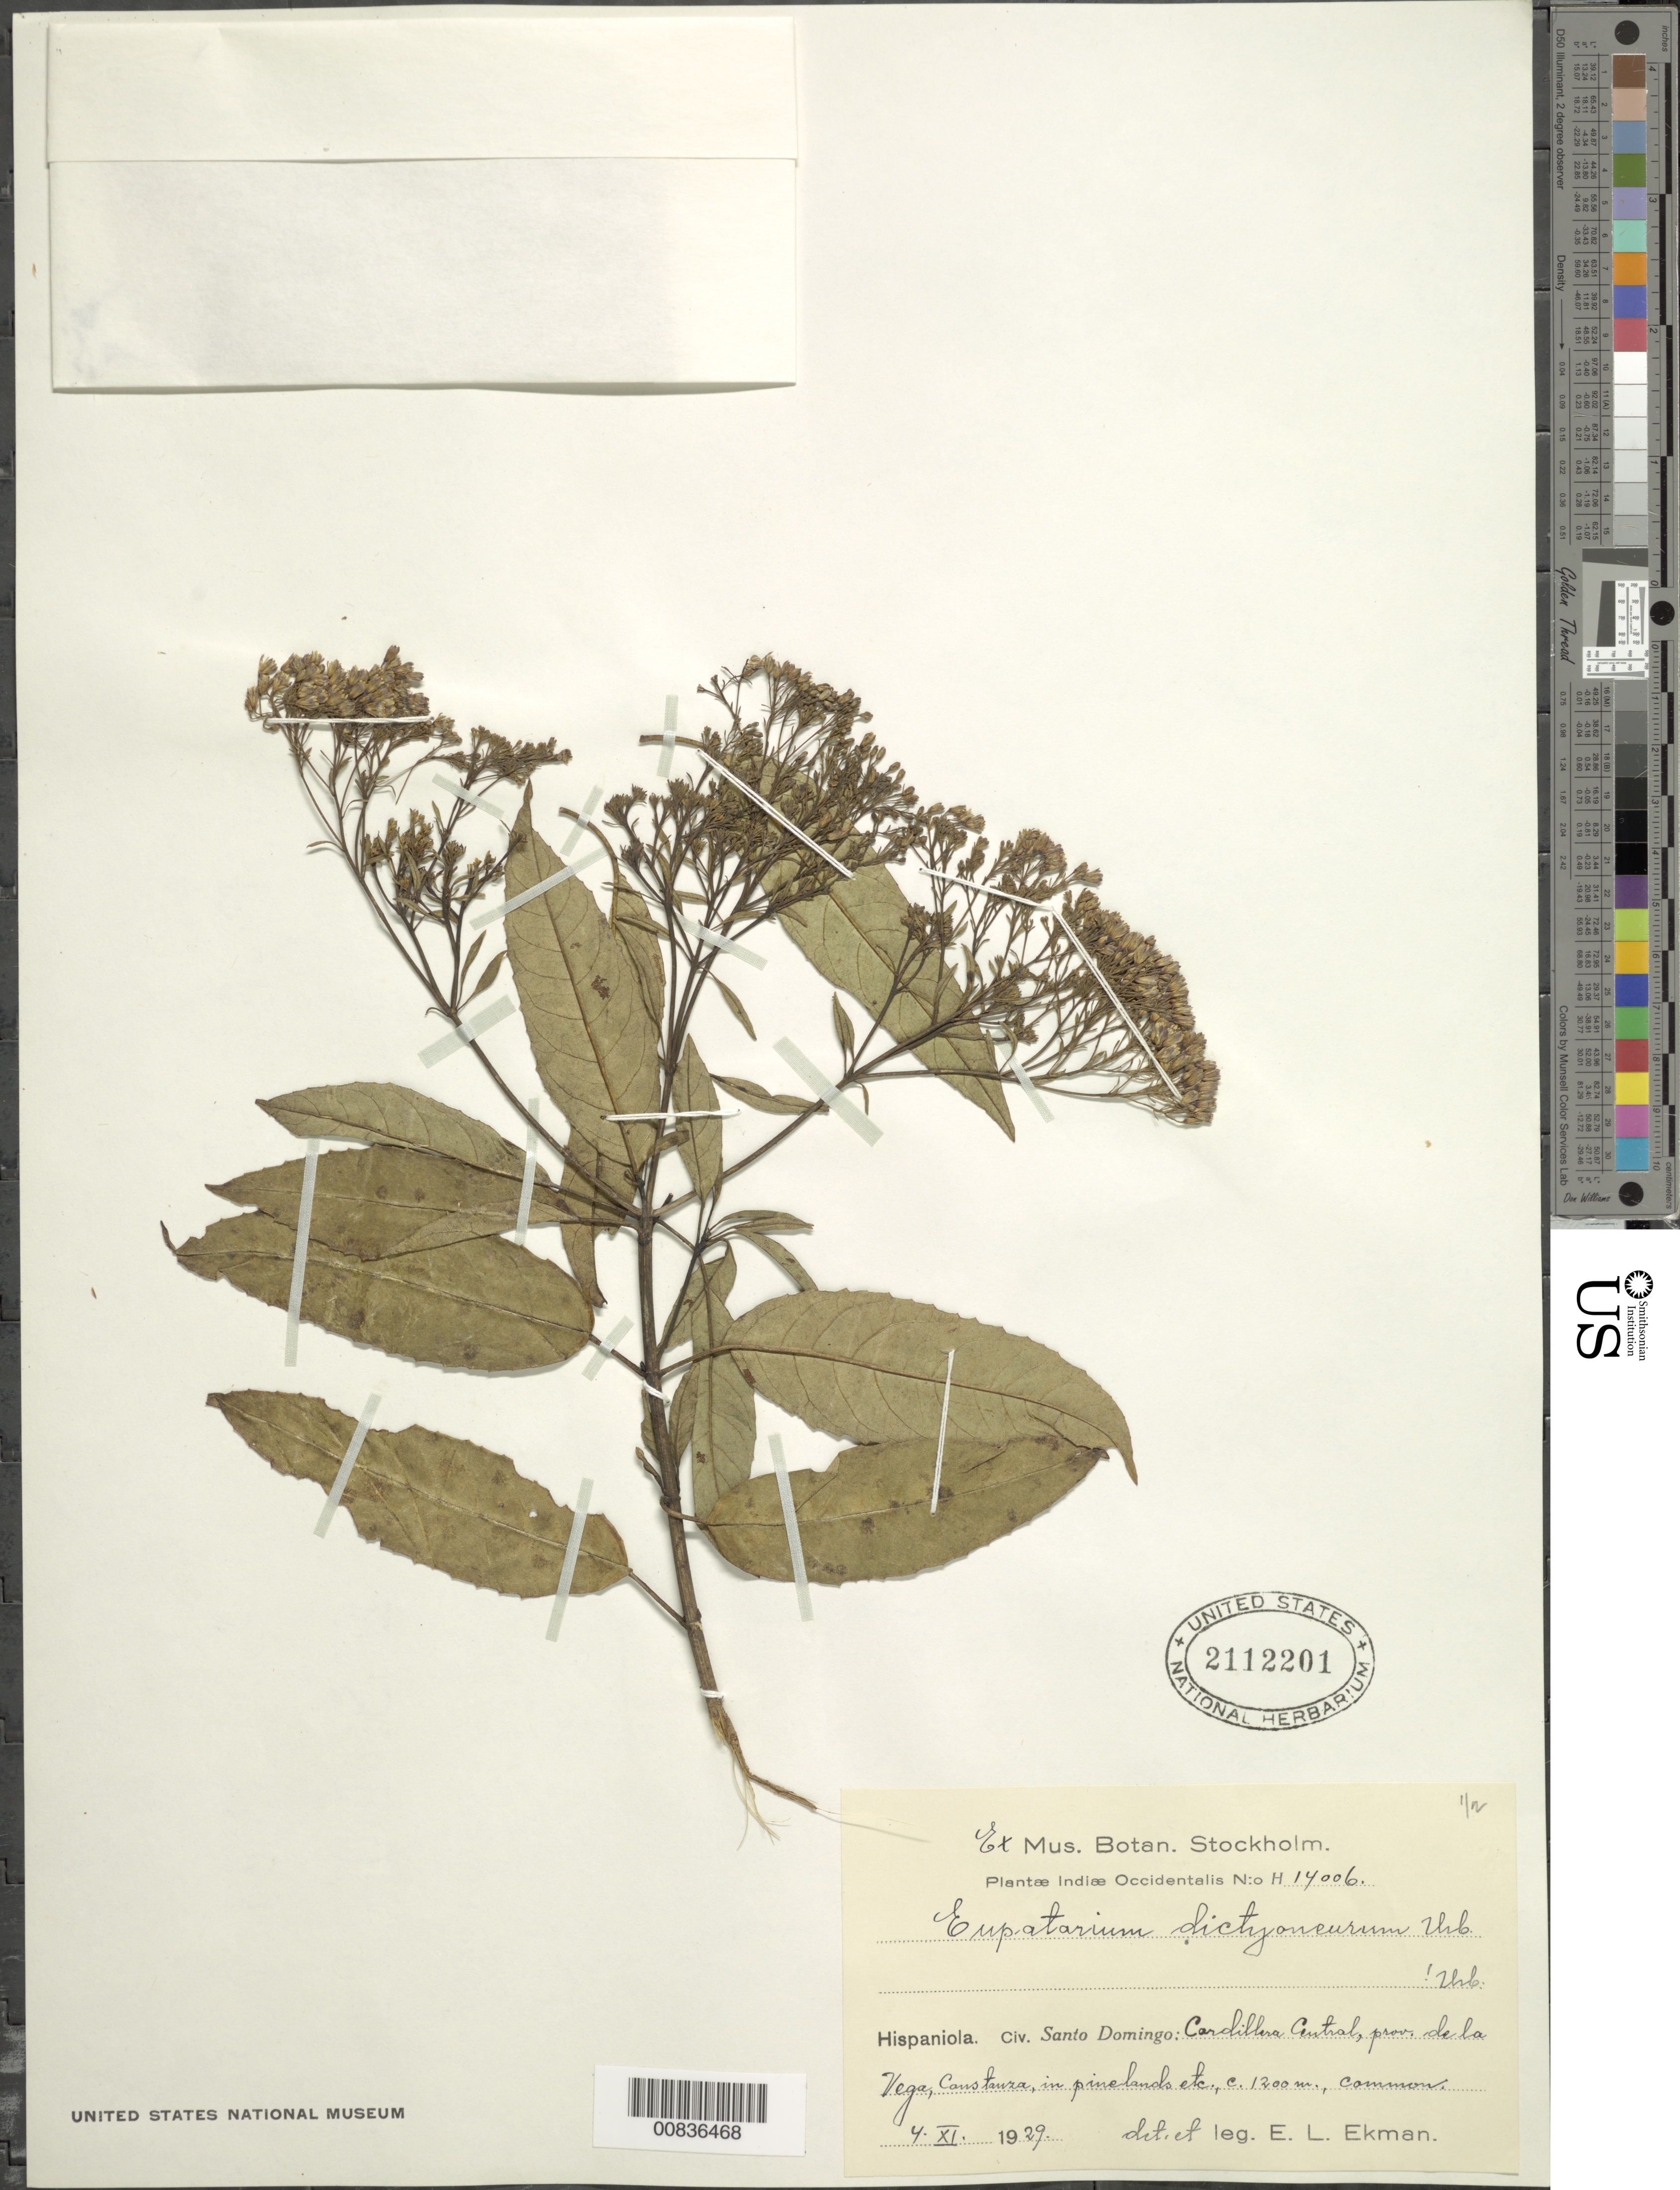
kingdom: Plantae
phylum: Tracheophyta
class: Magnoliopsida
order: Asterales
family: Asteraceae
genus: Ageratina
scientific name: Ageratina dictyoneura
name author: (Urb.) R.M. King & H. Rob.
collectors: E. L. Ekman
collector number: H 14006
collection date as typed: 04 Nov 1929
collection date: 1929-11-04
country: Dominican Republic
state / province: La Vega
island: Hispaniola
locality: Cordillera Central, Constanza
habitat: In pinelands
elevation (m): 1200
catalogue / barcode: US 2112201